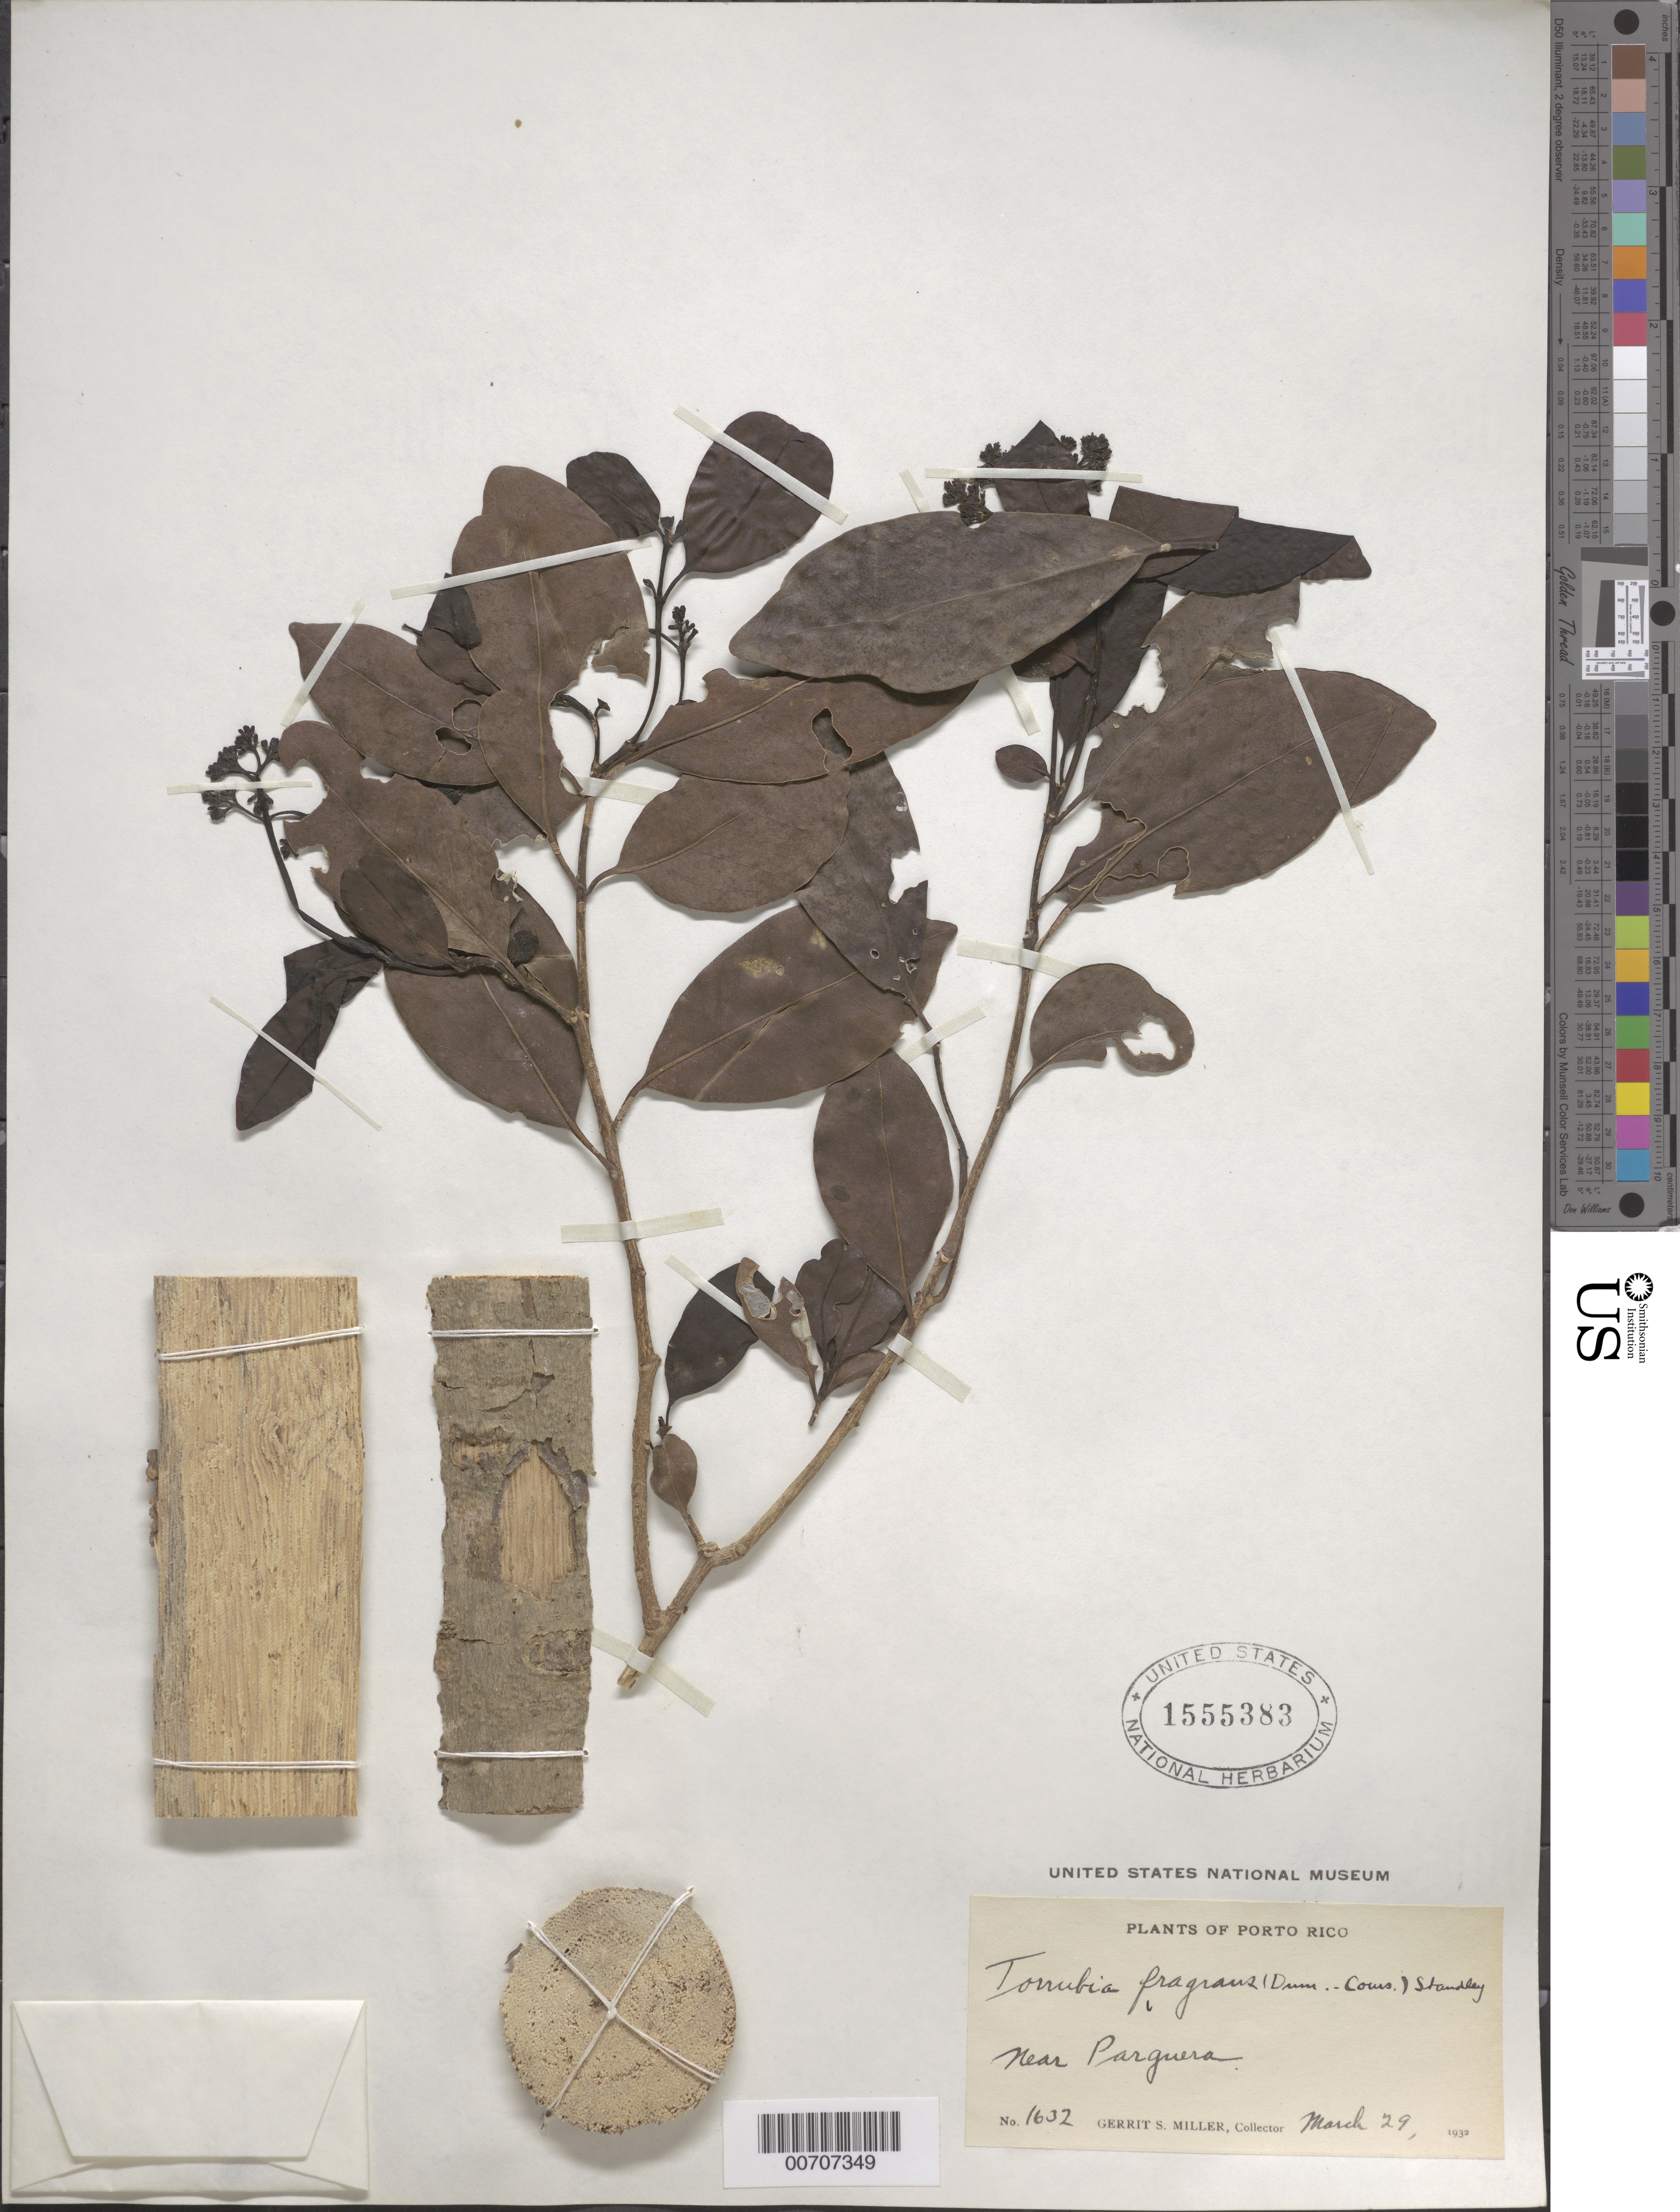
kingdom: Plantae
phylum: Tracheophyta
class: Magnoliopsida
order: Caryophyllales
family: Nyctaginaceae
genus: Guapira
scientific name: Guapira fragrans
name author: (Dum. Cours.) Little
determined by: Strong, Mark T., (BOT), Smithsonian Institution - National Museum of Natural History (UNITED STATES)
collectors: G. S. Miller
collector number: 1632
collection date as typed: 29 Mar 1932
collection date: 1932-03-29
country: Puerto Rico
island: Greater Antilles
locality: Parguera, vic of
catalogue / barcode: US 1555383